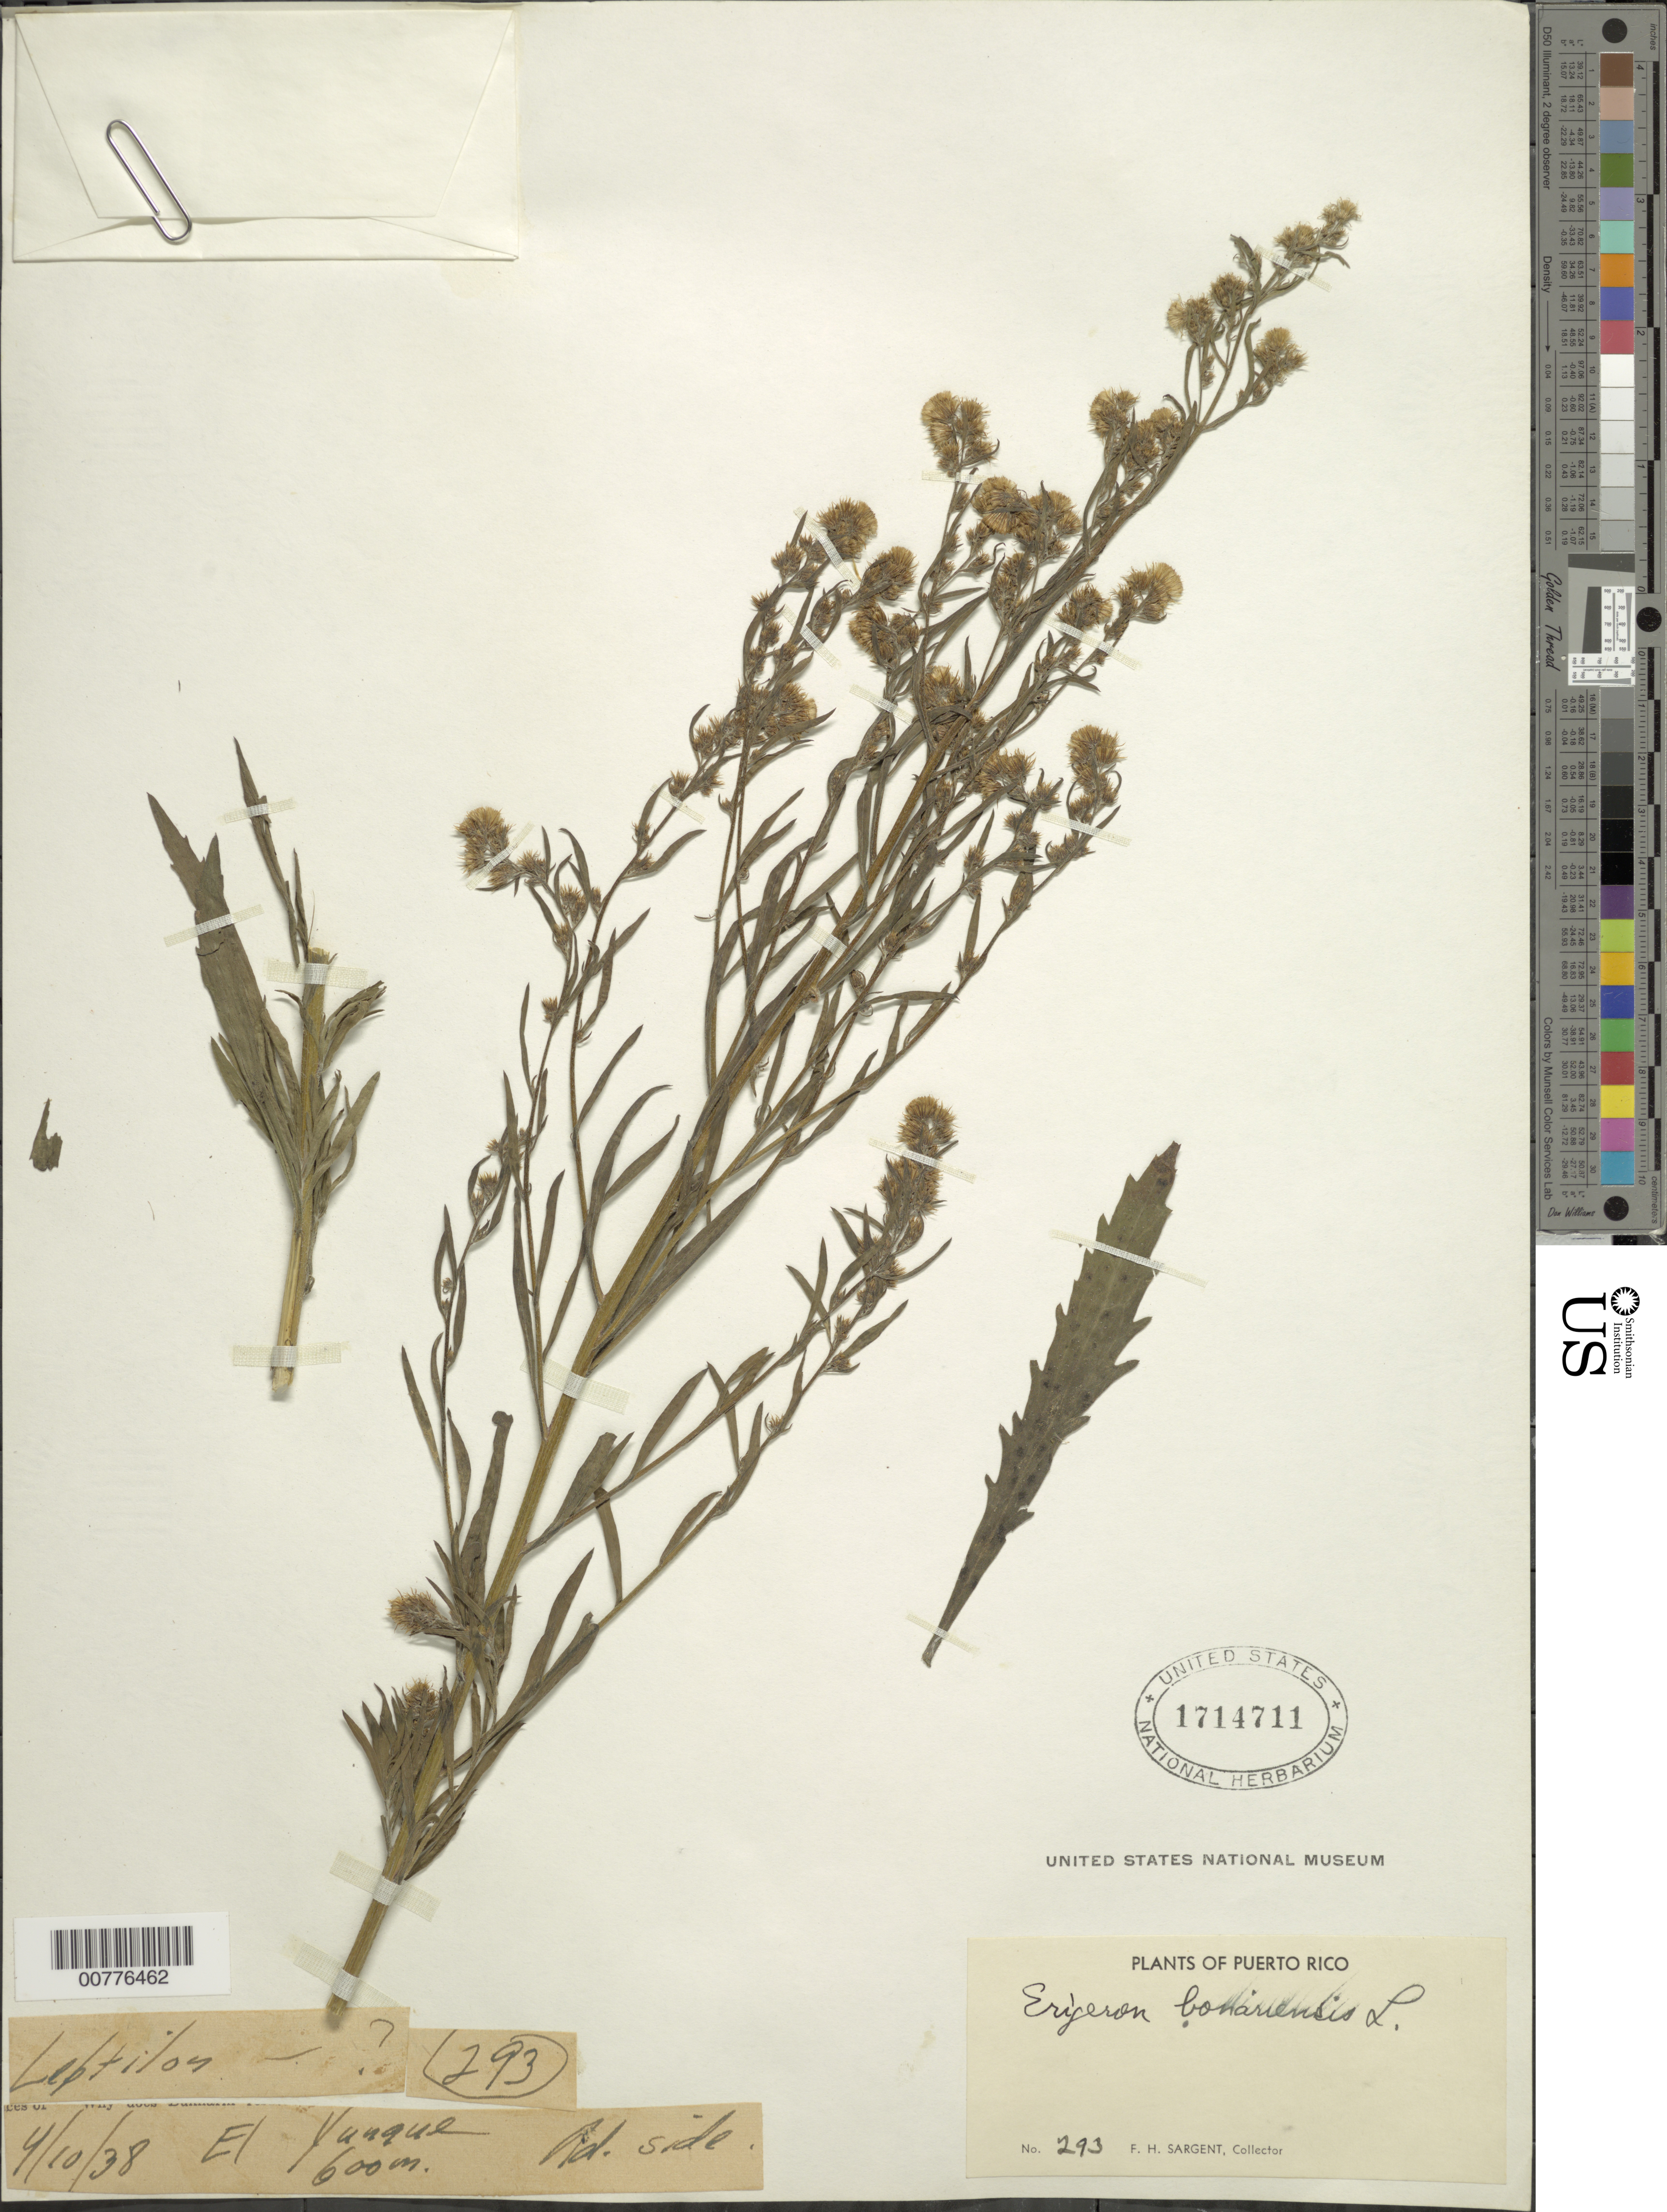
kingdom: Plantae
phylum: Tracheophyta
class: Magnoliopsida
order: Asterales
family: Asteraceae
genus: Conyza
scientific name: Conyza bonariensis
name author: (L.) Cronq.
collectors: F. H. Sargent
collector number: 293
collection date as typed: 10 Apr 1938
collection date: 1938-04-10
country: Puerto Rico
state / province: Río Grande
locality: El Yunque. Roadside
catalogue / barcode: US 1714711